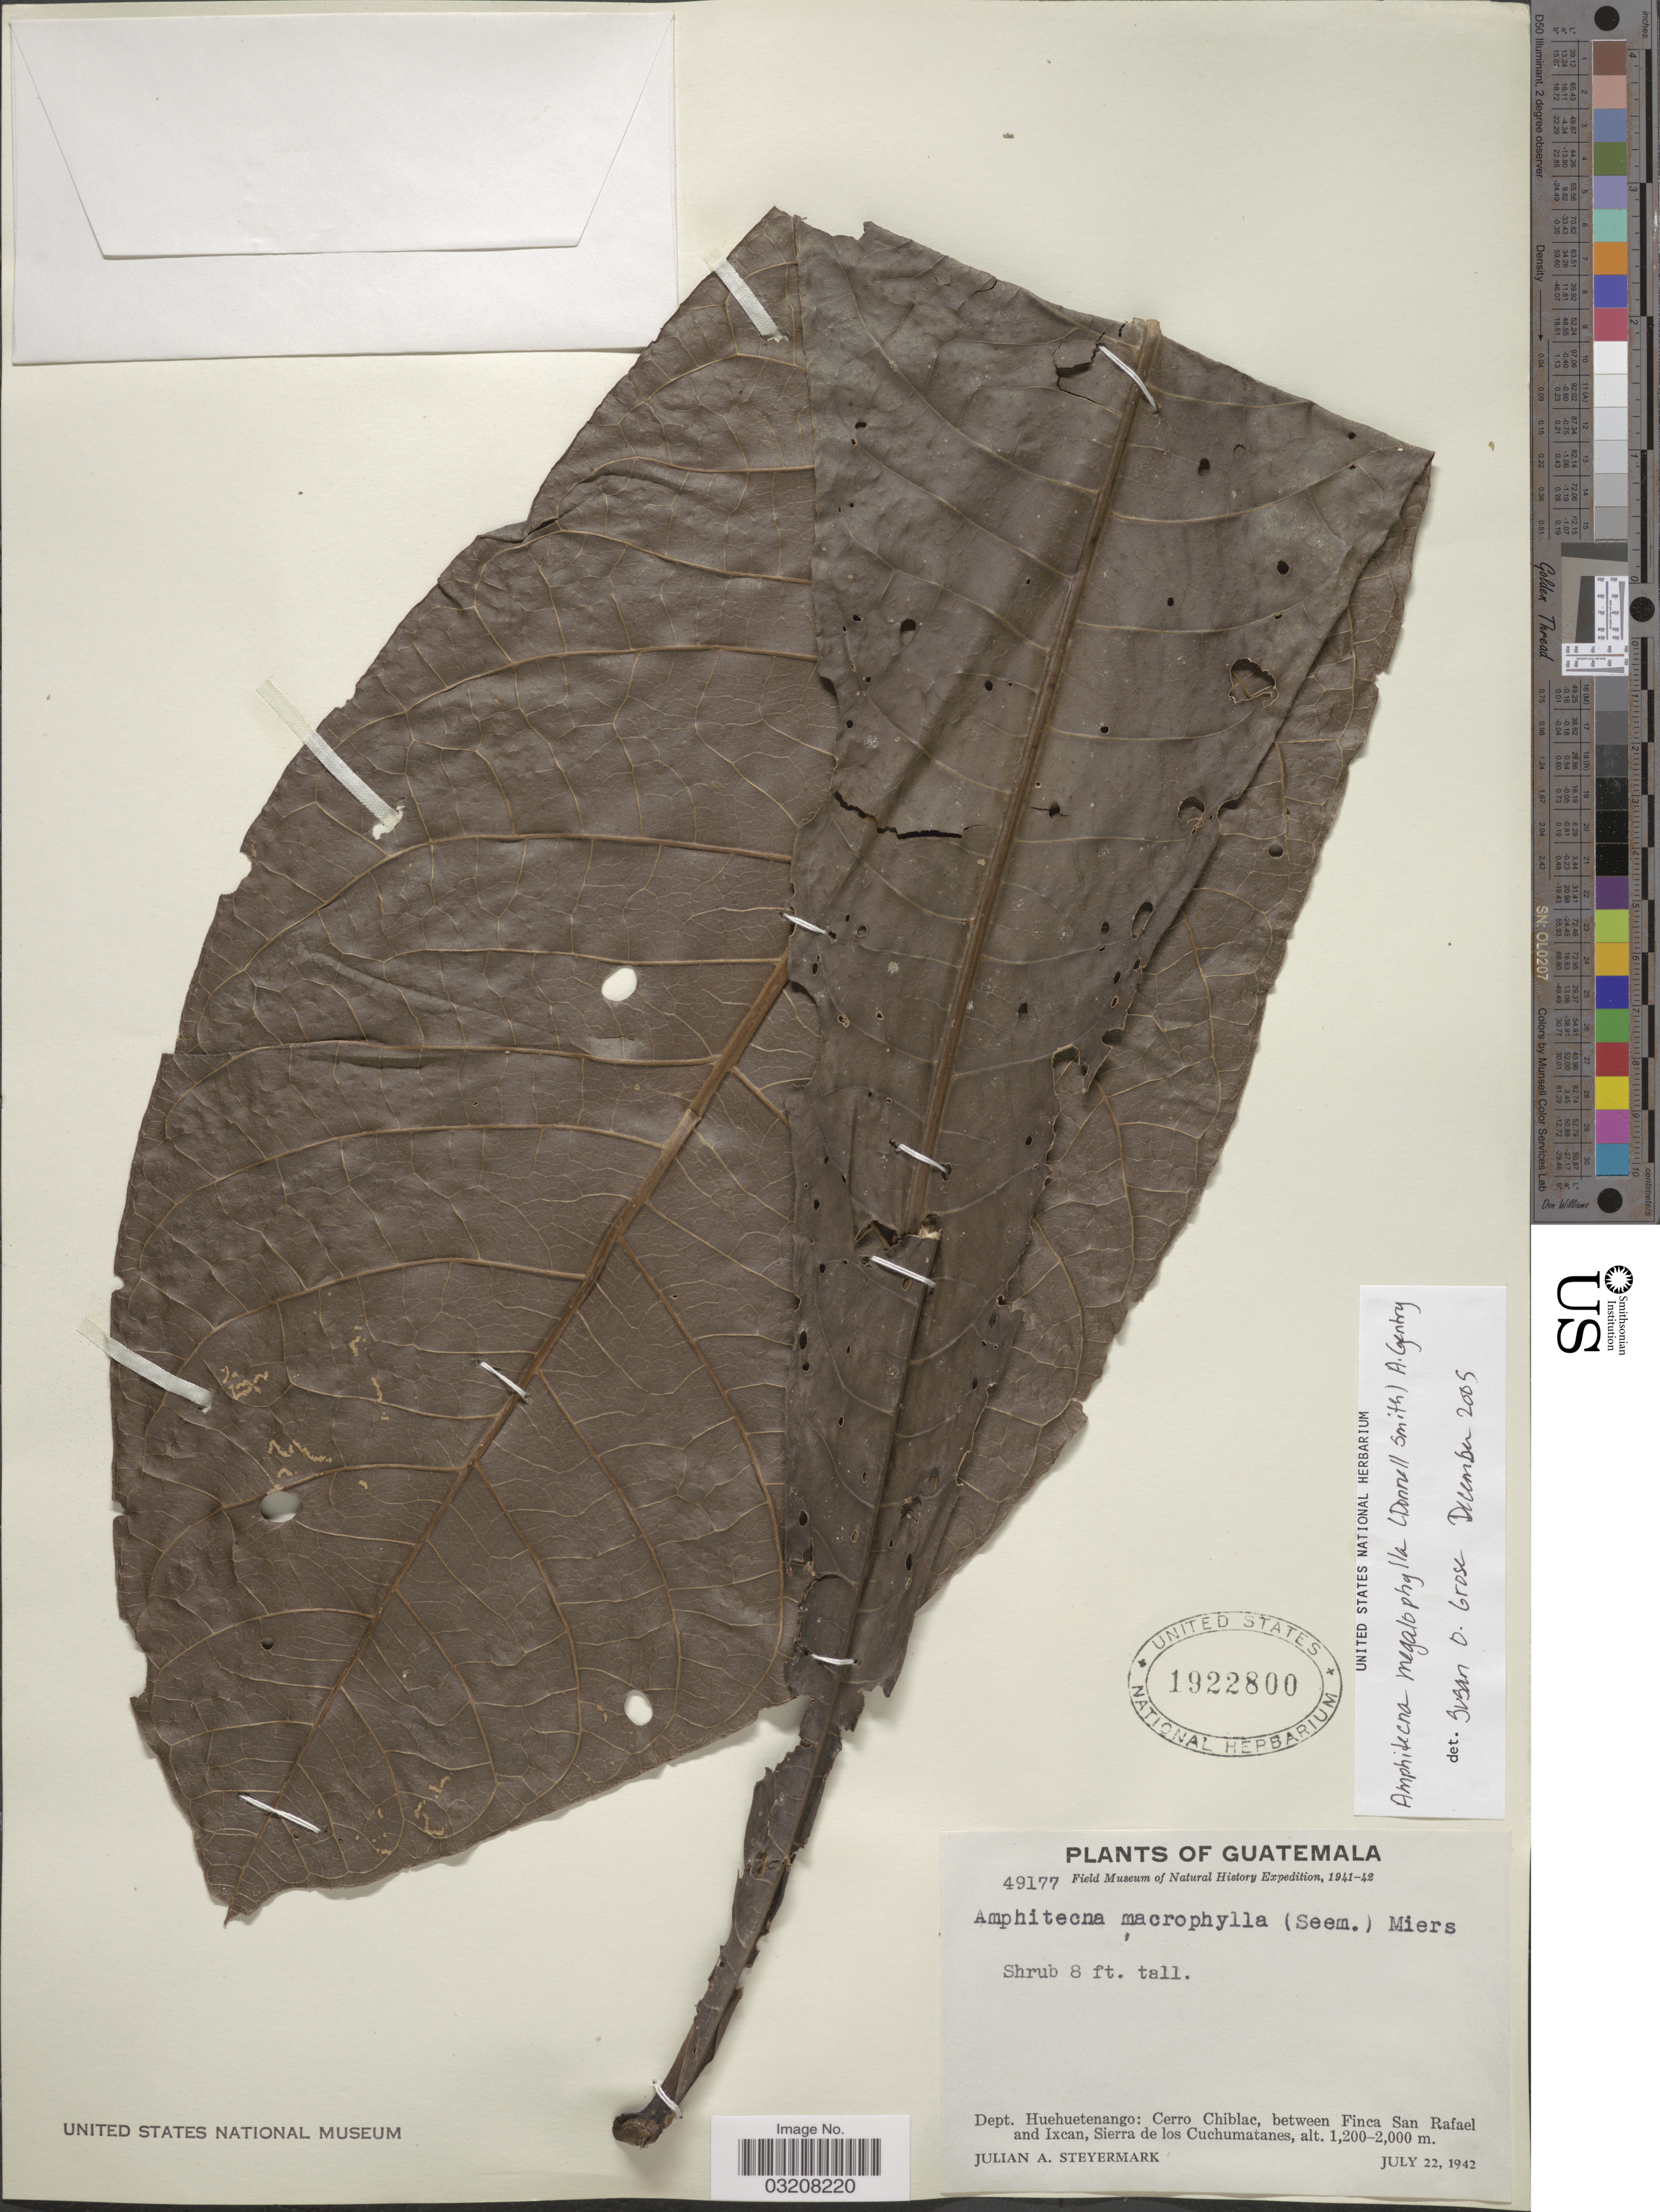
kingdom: Plantae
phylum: Tracheophyta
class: Magnoliopsida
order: Lamiales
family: Bignoniaceae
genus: Amphitecna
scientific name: Amphitecna megalophylla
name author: (Donn. Sm.) A.H. Gentry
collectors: J. Steyermark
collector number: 49177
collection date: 1942-07-22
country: Guatemala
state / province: Huehuetenango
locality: Dept. Huehuetenango: Cerro Chiblac, between Finca San Rafael and Ixcan, Sierra de los Cuchumatanes.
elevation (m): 1200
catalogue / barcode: US 1922800